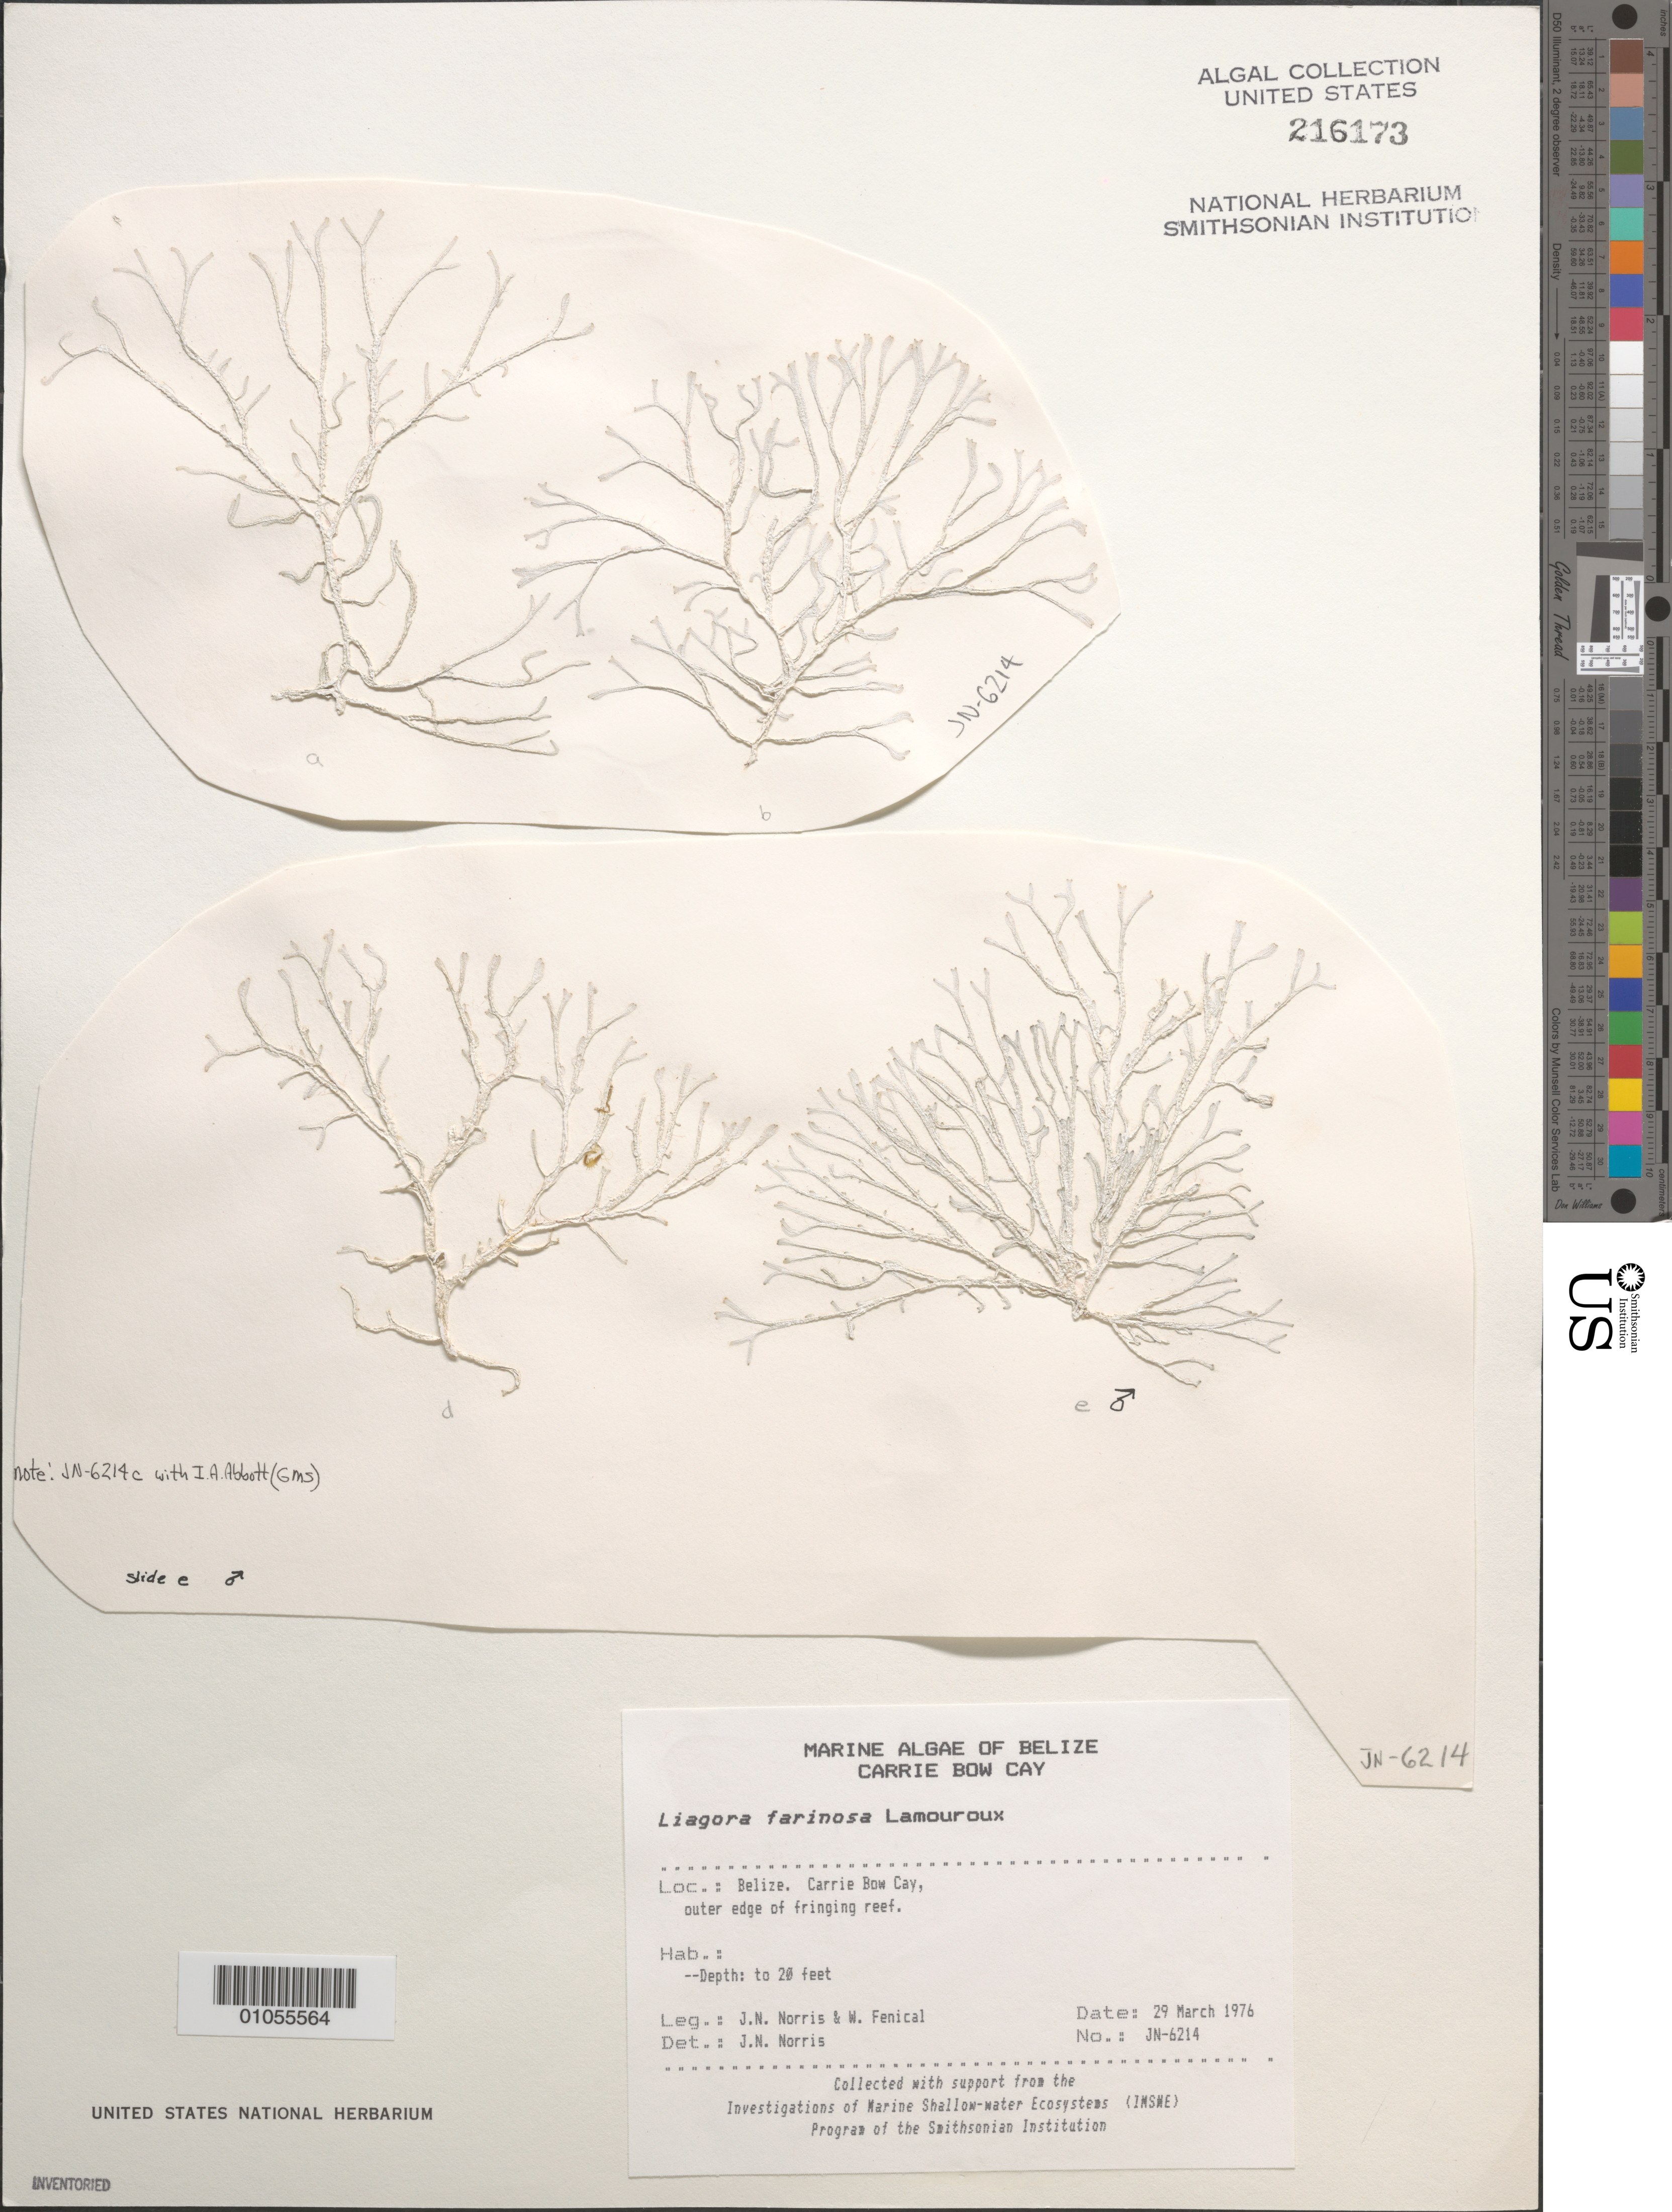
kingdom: Plantae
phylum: Rhodophyta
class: Florideophyceae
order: Nemaliales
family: Liagoraceae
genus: Liagora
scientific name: Liagora farinosa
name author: J.V.Lamouroux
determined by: Norris, James N.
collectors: J. N. Norris & W. Fenical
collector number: JN-6214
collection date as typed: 29 Mar 1976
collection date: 1976-03-29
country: Belize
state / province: Stann Creek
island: Carrie Bow Cay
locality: Outer edge of fringing reef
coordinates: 16 48'N, 88 05'W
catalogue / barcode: US 216173